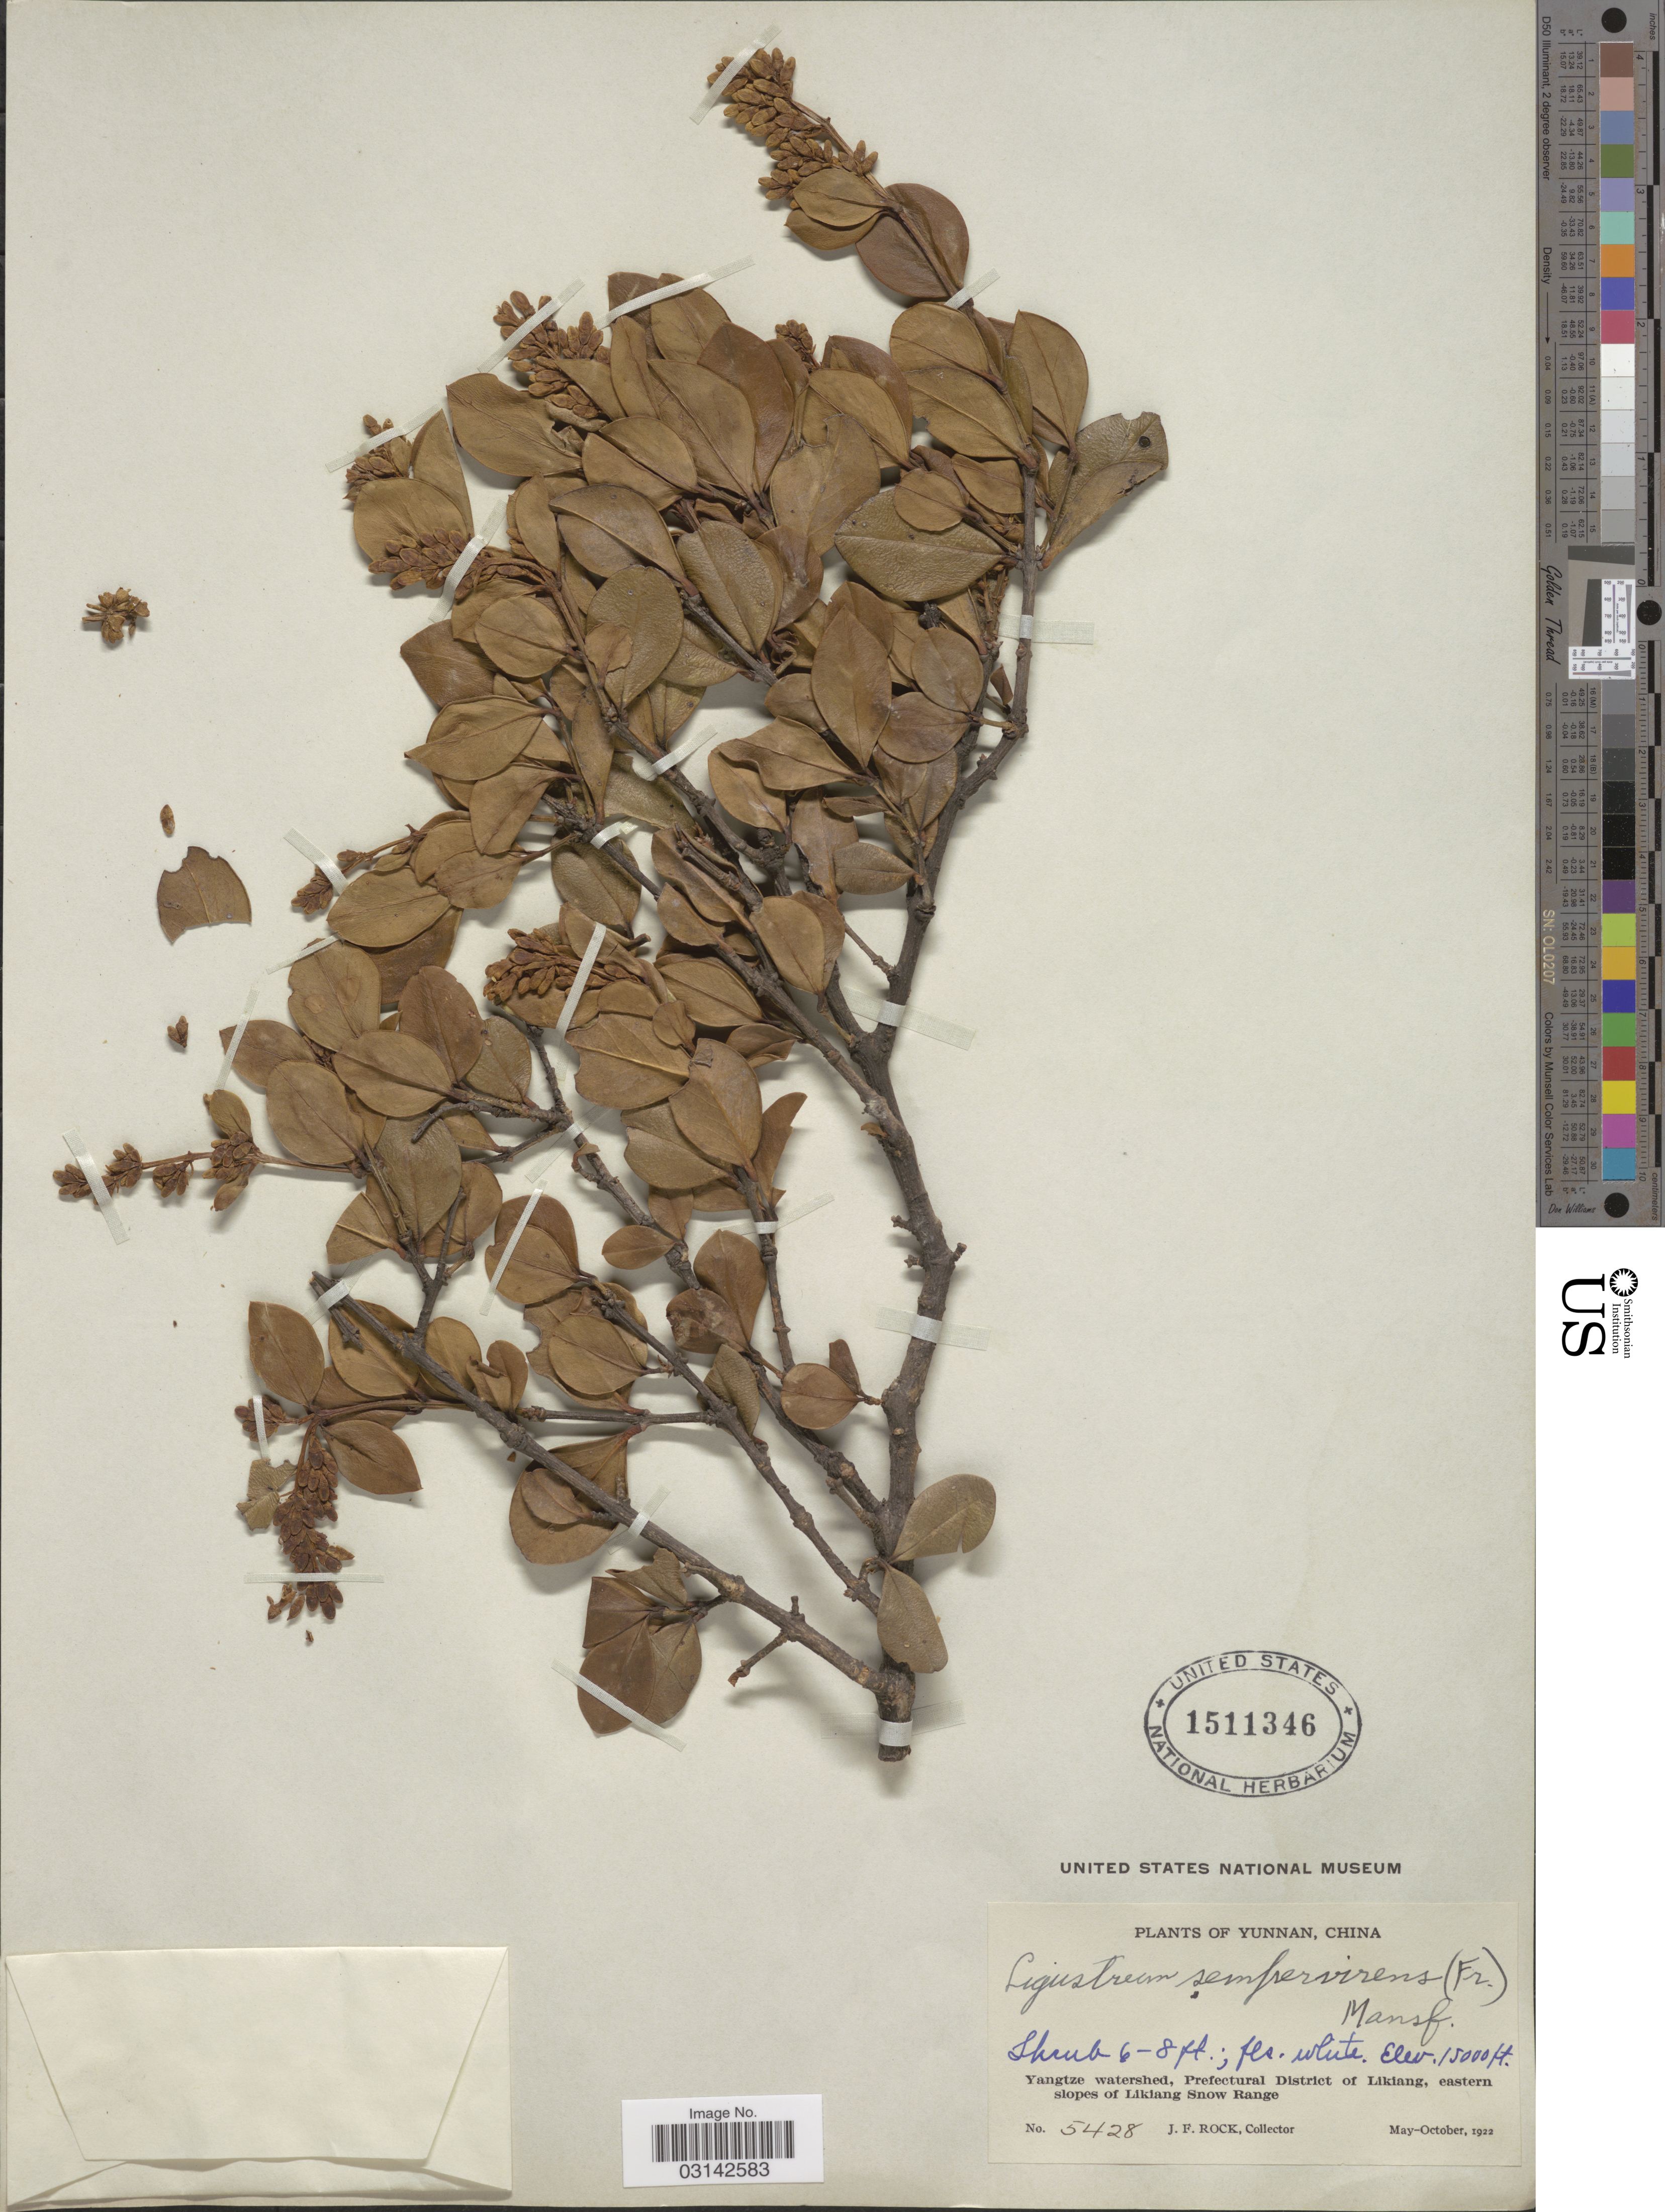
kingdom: Plantae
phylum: Tracheophyta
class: Magnoliopsida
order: Lamiales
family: Oleaceae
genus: Ligustrum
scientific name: Ligustrum sempervirens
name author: (Franch.) Lingelsh.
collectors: J. Rock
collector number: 5428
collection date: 1922-05/1922-10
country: China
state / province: Yunnan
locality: Yangtze watershed, Prefectural District of Likiang, eastern slopes of Likiang Snow Range.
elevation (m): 4572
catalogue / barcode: US 1511346